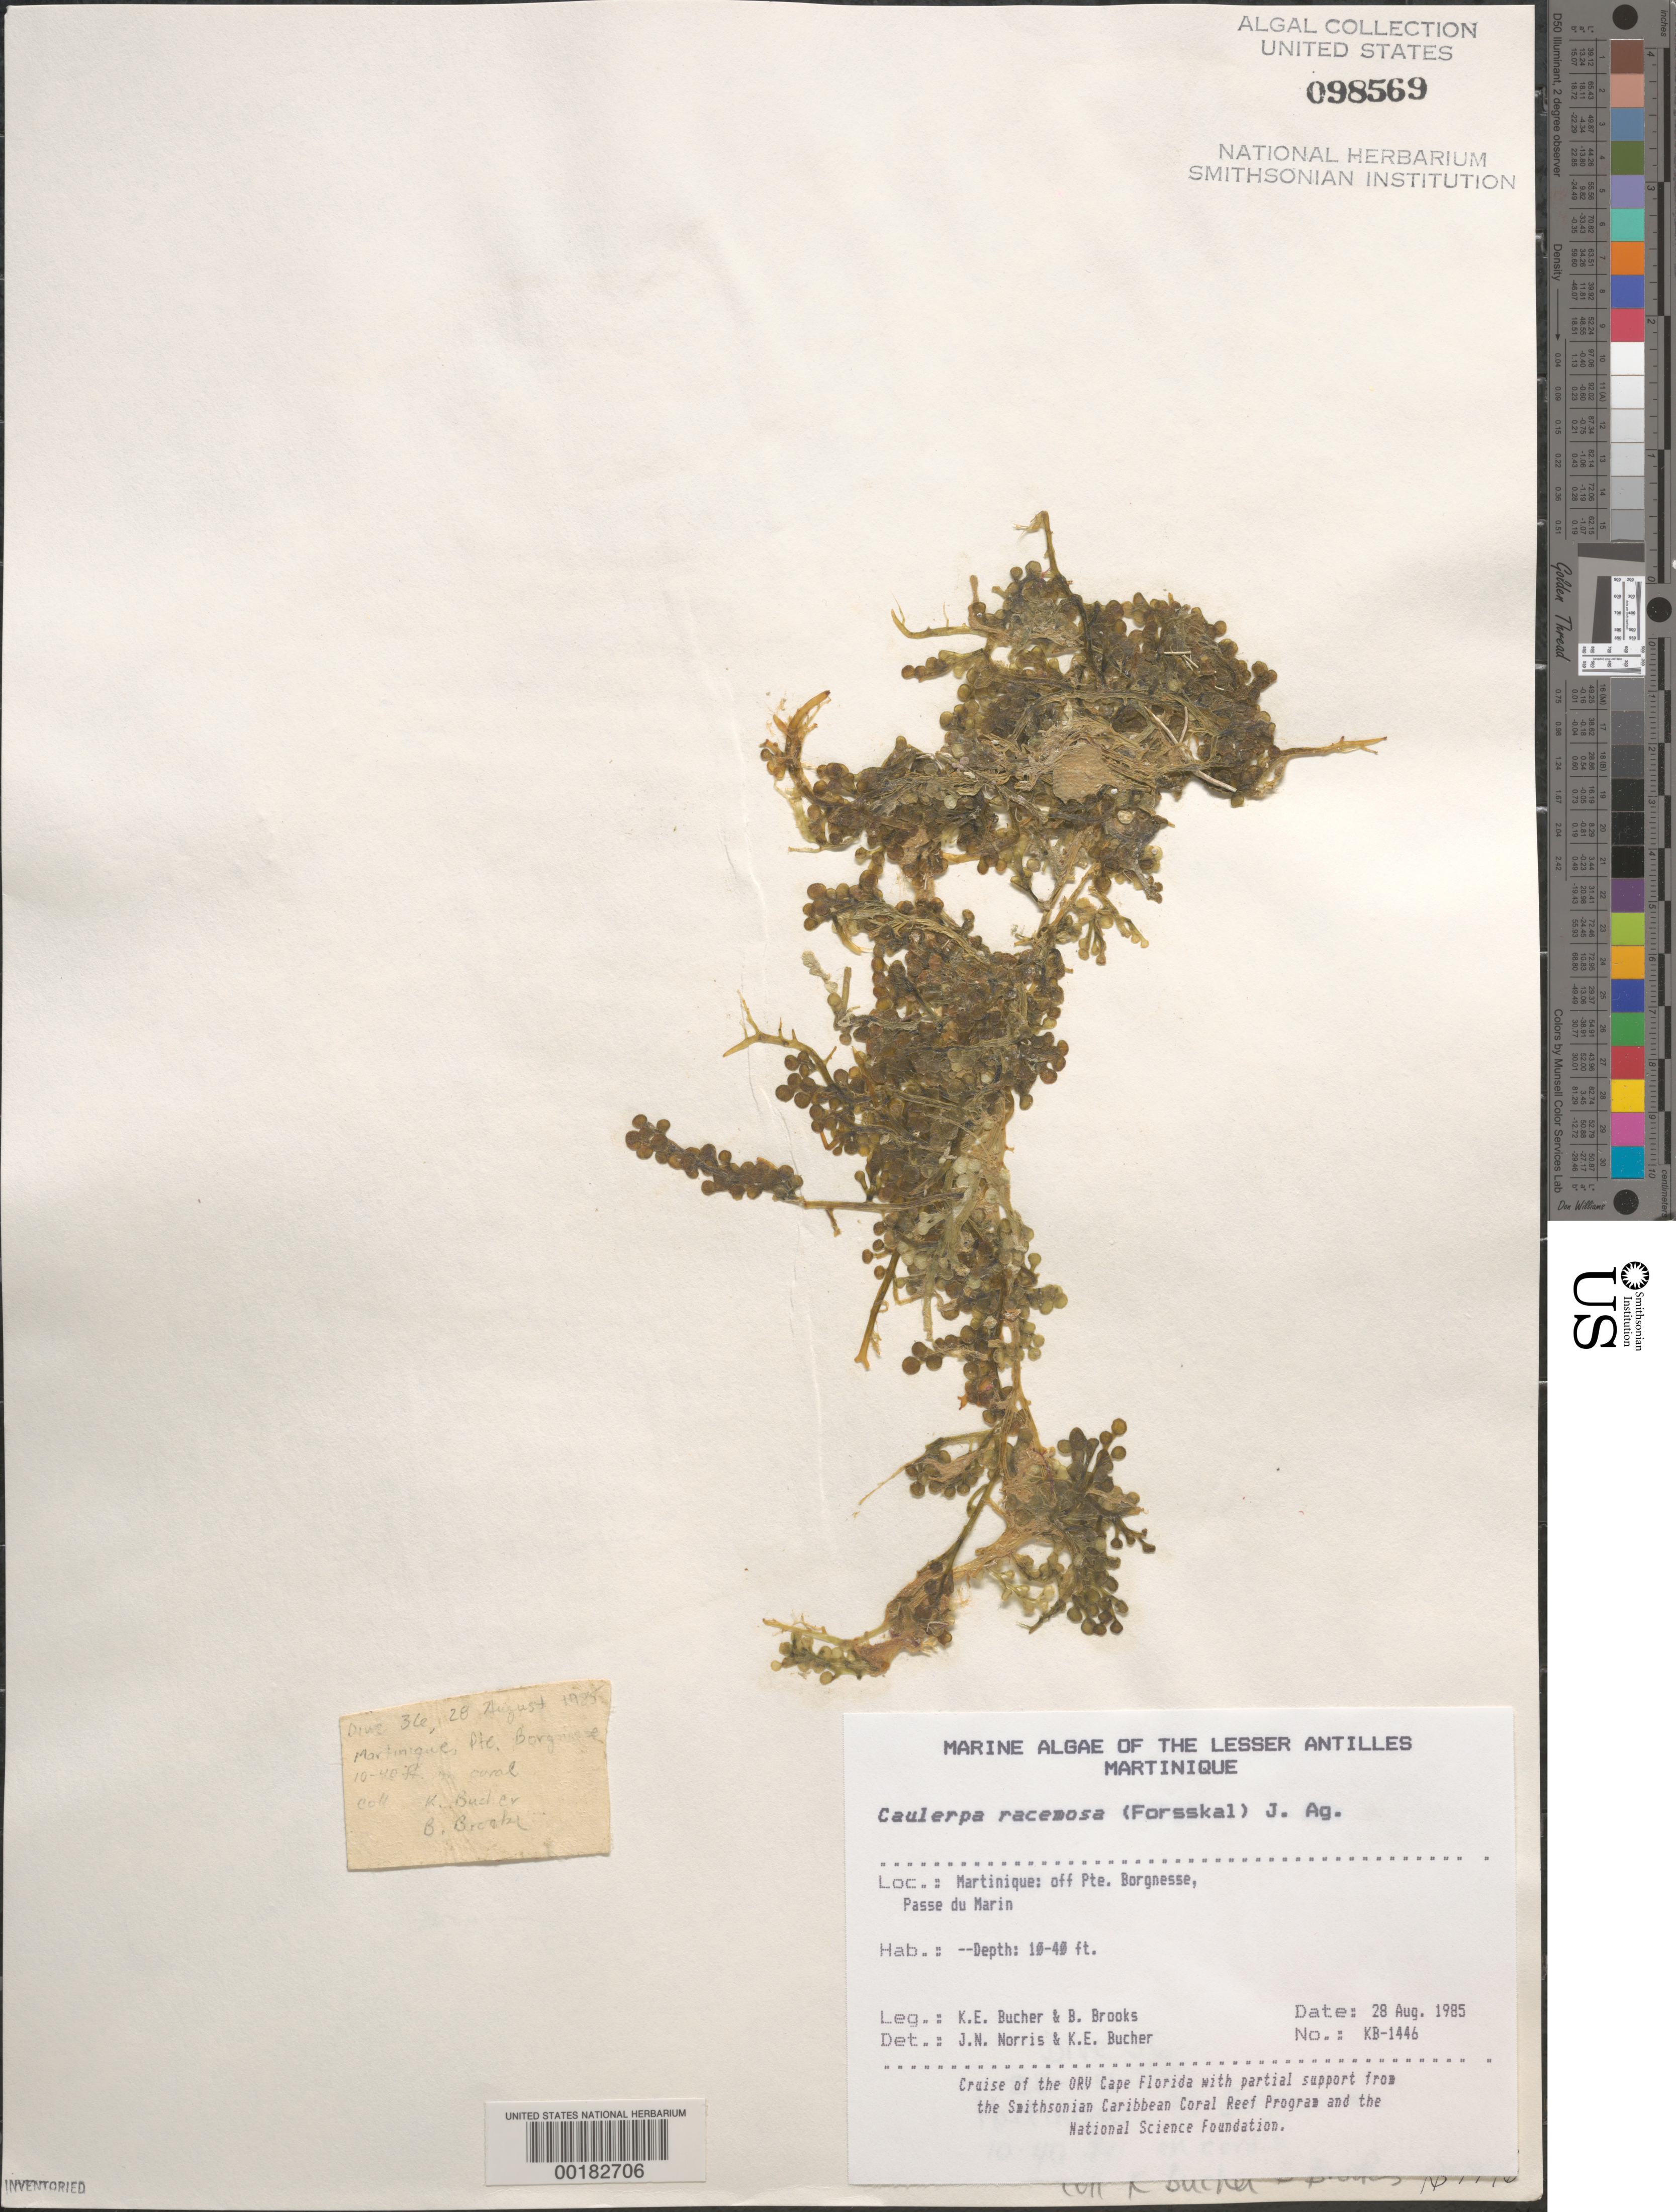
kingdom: Plantae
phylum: Chlorophyta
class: Ulvophyceae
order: Bryopsidales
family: Caulerpaceae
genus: Caulerpa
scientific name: Caulerpa racemosa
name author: (Forssk.) J. Agardh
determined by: Norris, J. N.; Bucher, K. E.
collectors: K. E. Bucher & B. Brooks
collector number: Kb-1446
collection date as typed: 28 Aug 1985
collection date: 1985-08-28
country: Martinique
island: Martinique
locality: Passe du Marin, off Pointe Borgnesse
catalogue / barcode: US 98569